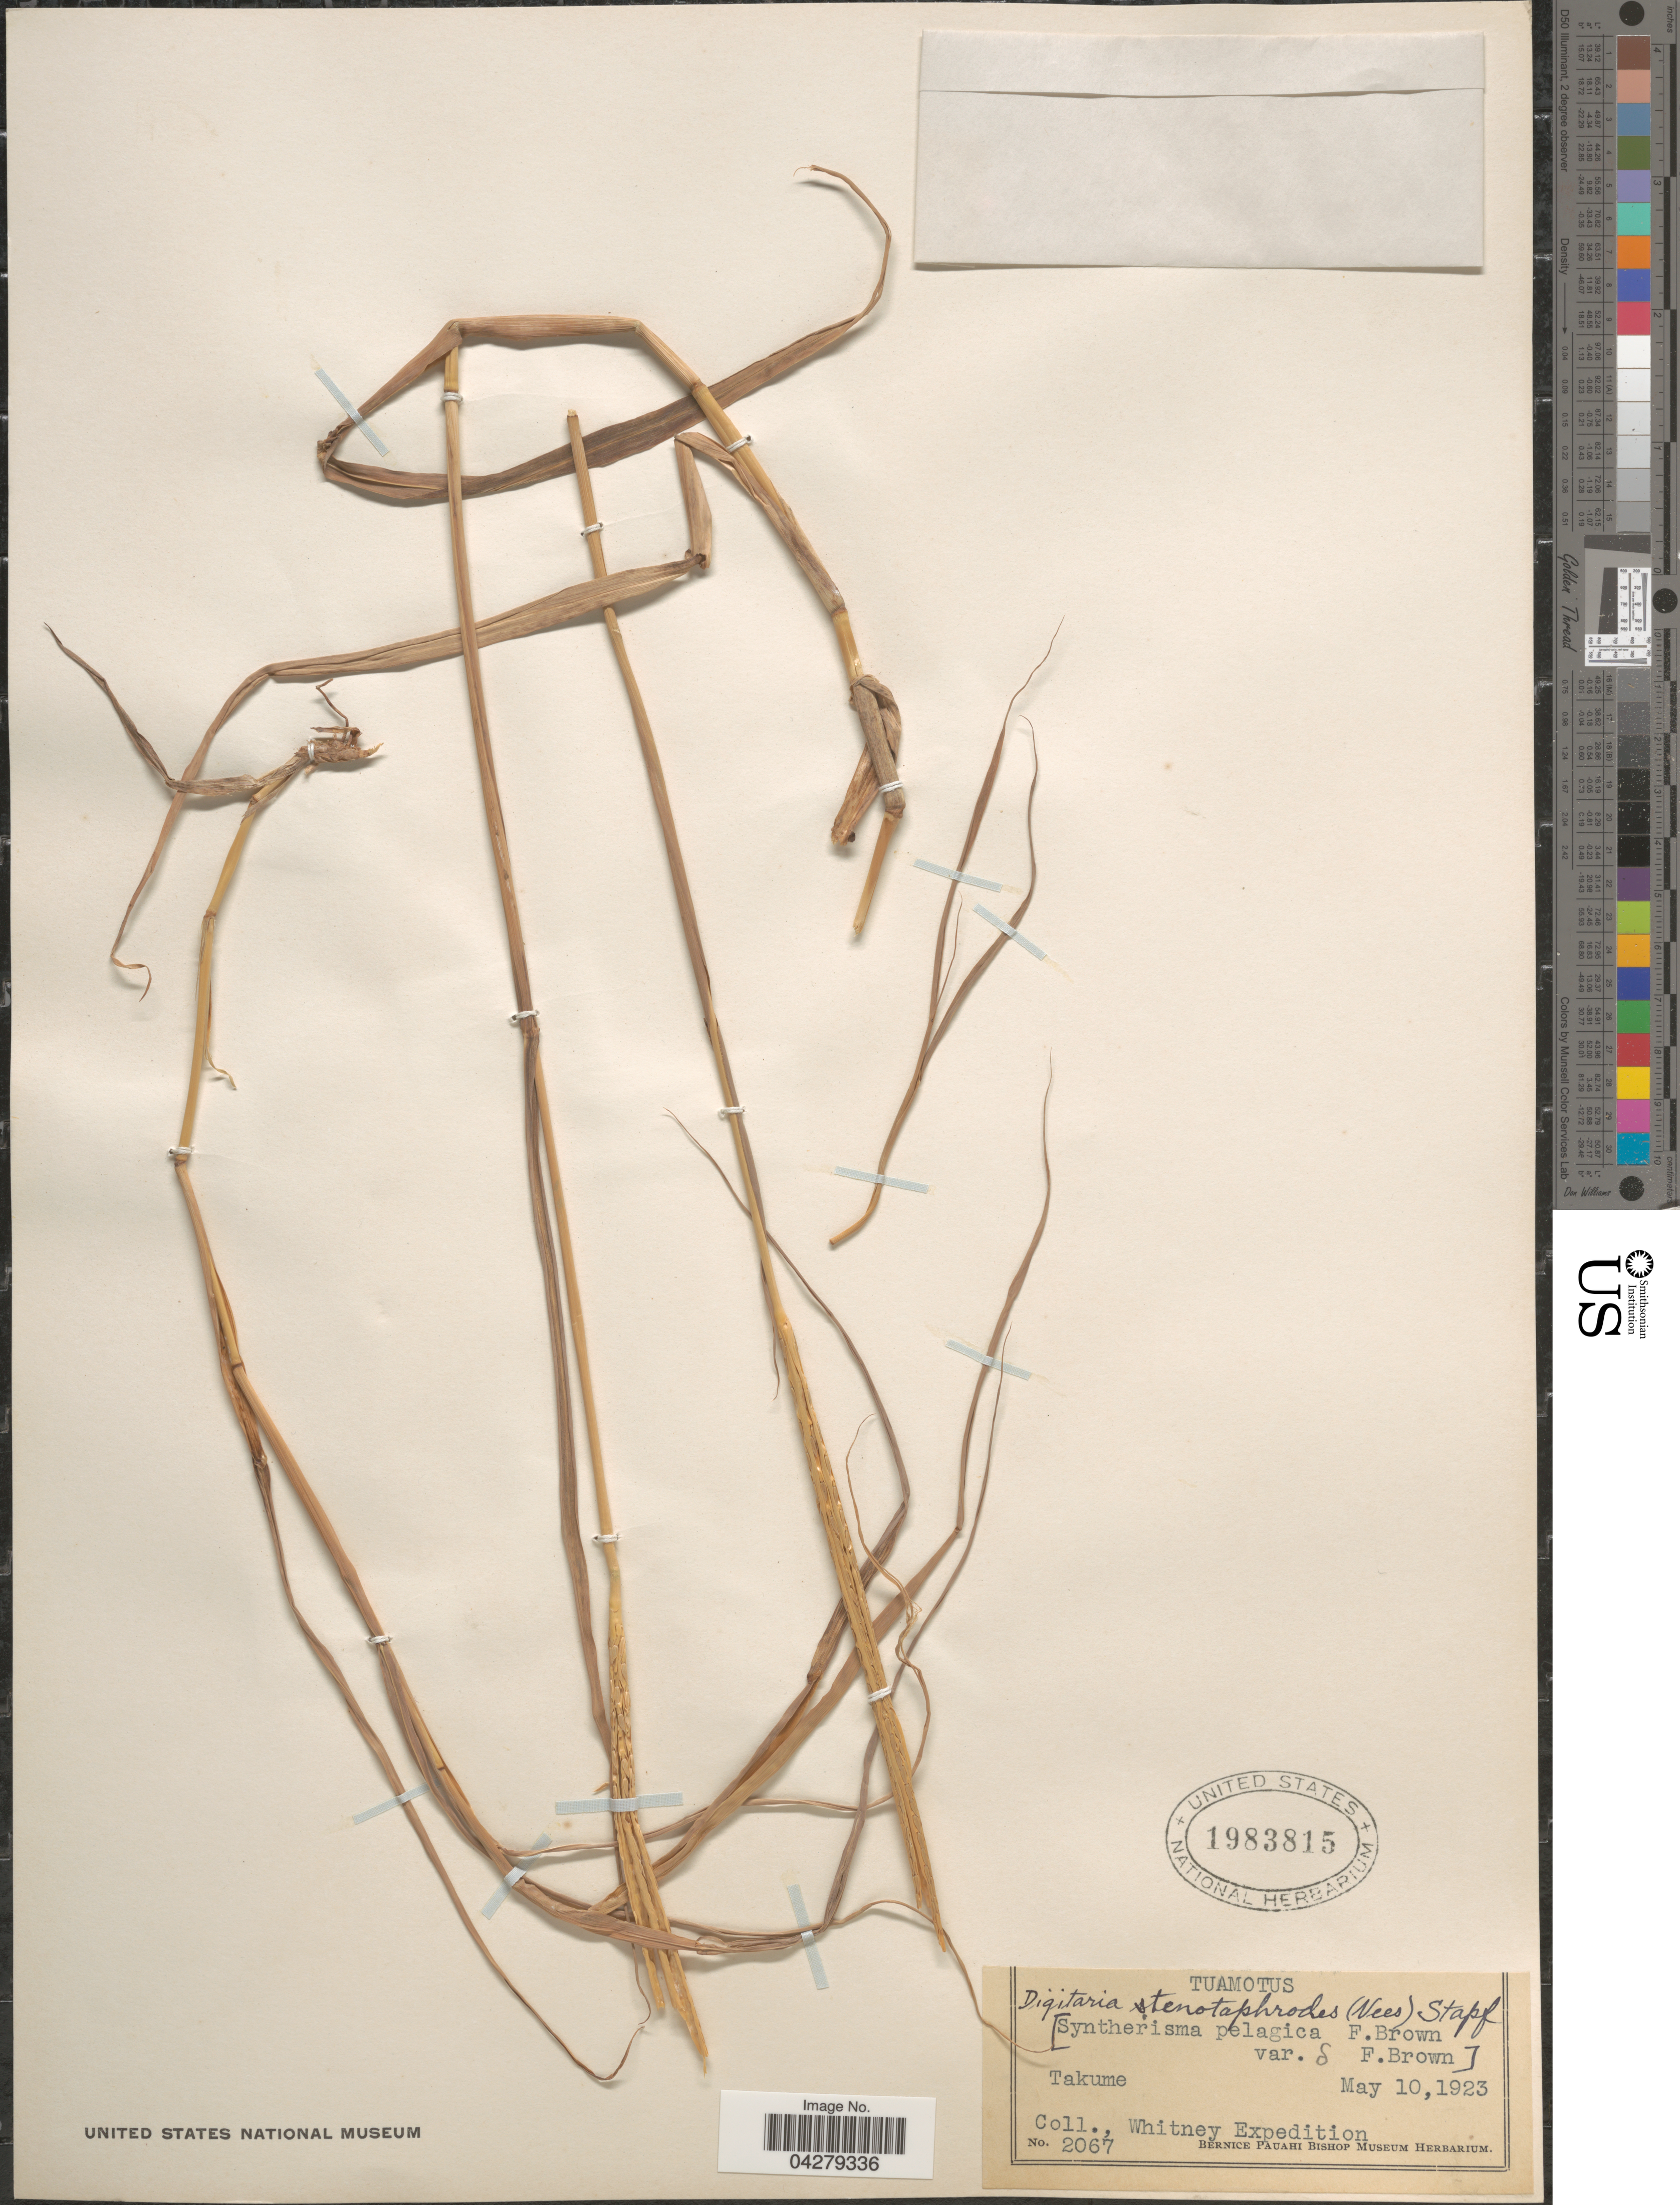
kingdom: Plantae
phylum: Tracheophyta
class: Liliopsida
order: Poales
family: Poaceae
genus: Digitaria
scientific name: Digitaria stenotaphrodes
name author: (Steud.) Stapf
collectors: Whitney Expedition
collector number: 2067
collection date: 1923-05-10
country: French Polynesia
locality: Tuamotus. Takume.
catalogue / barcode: US 1983815